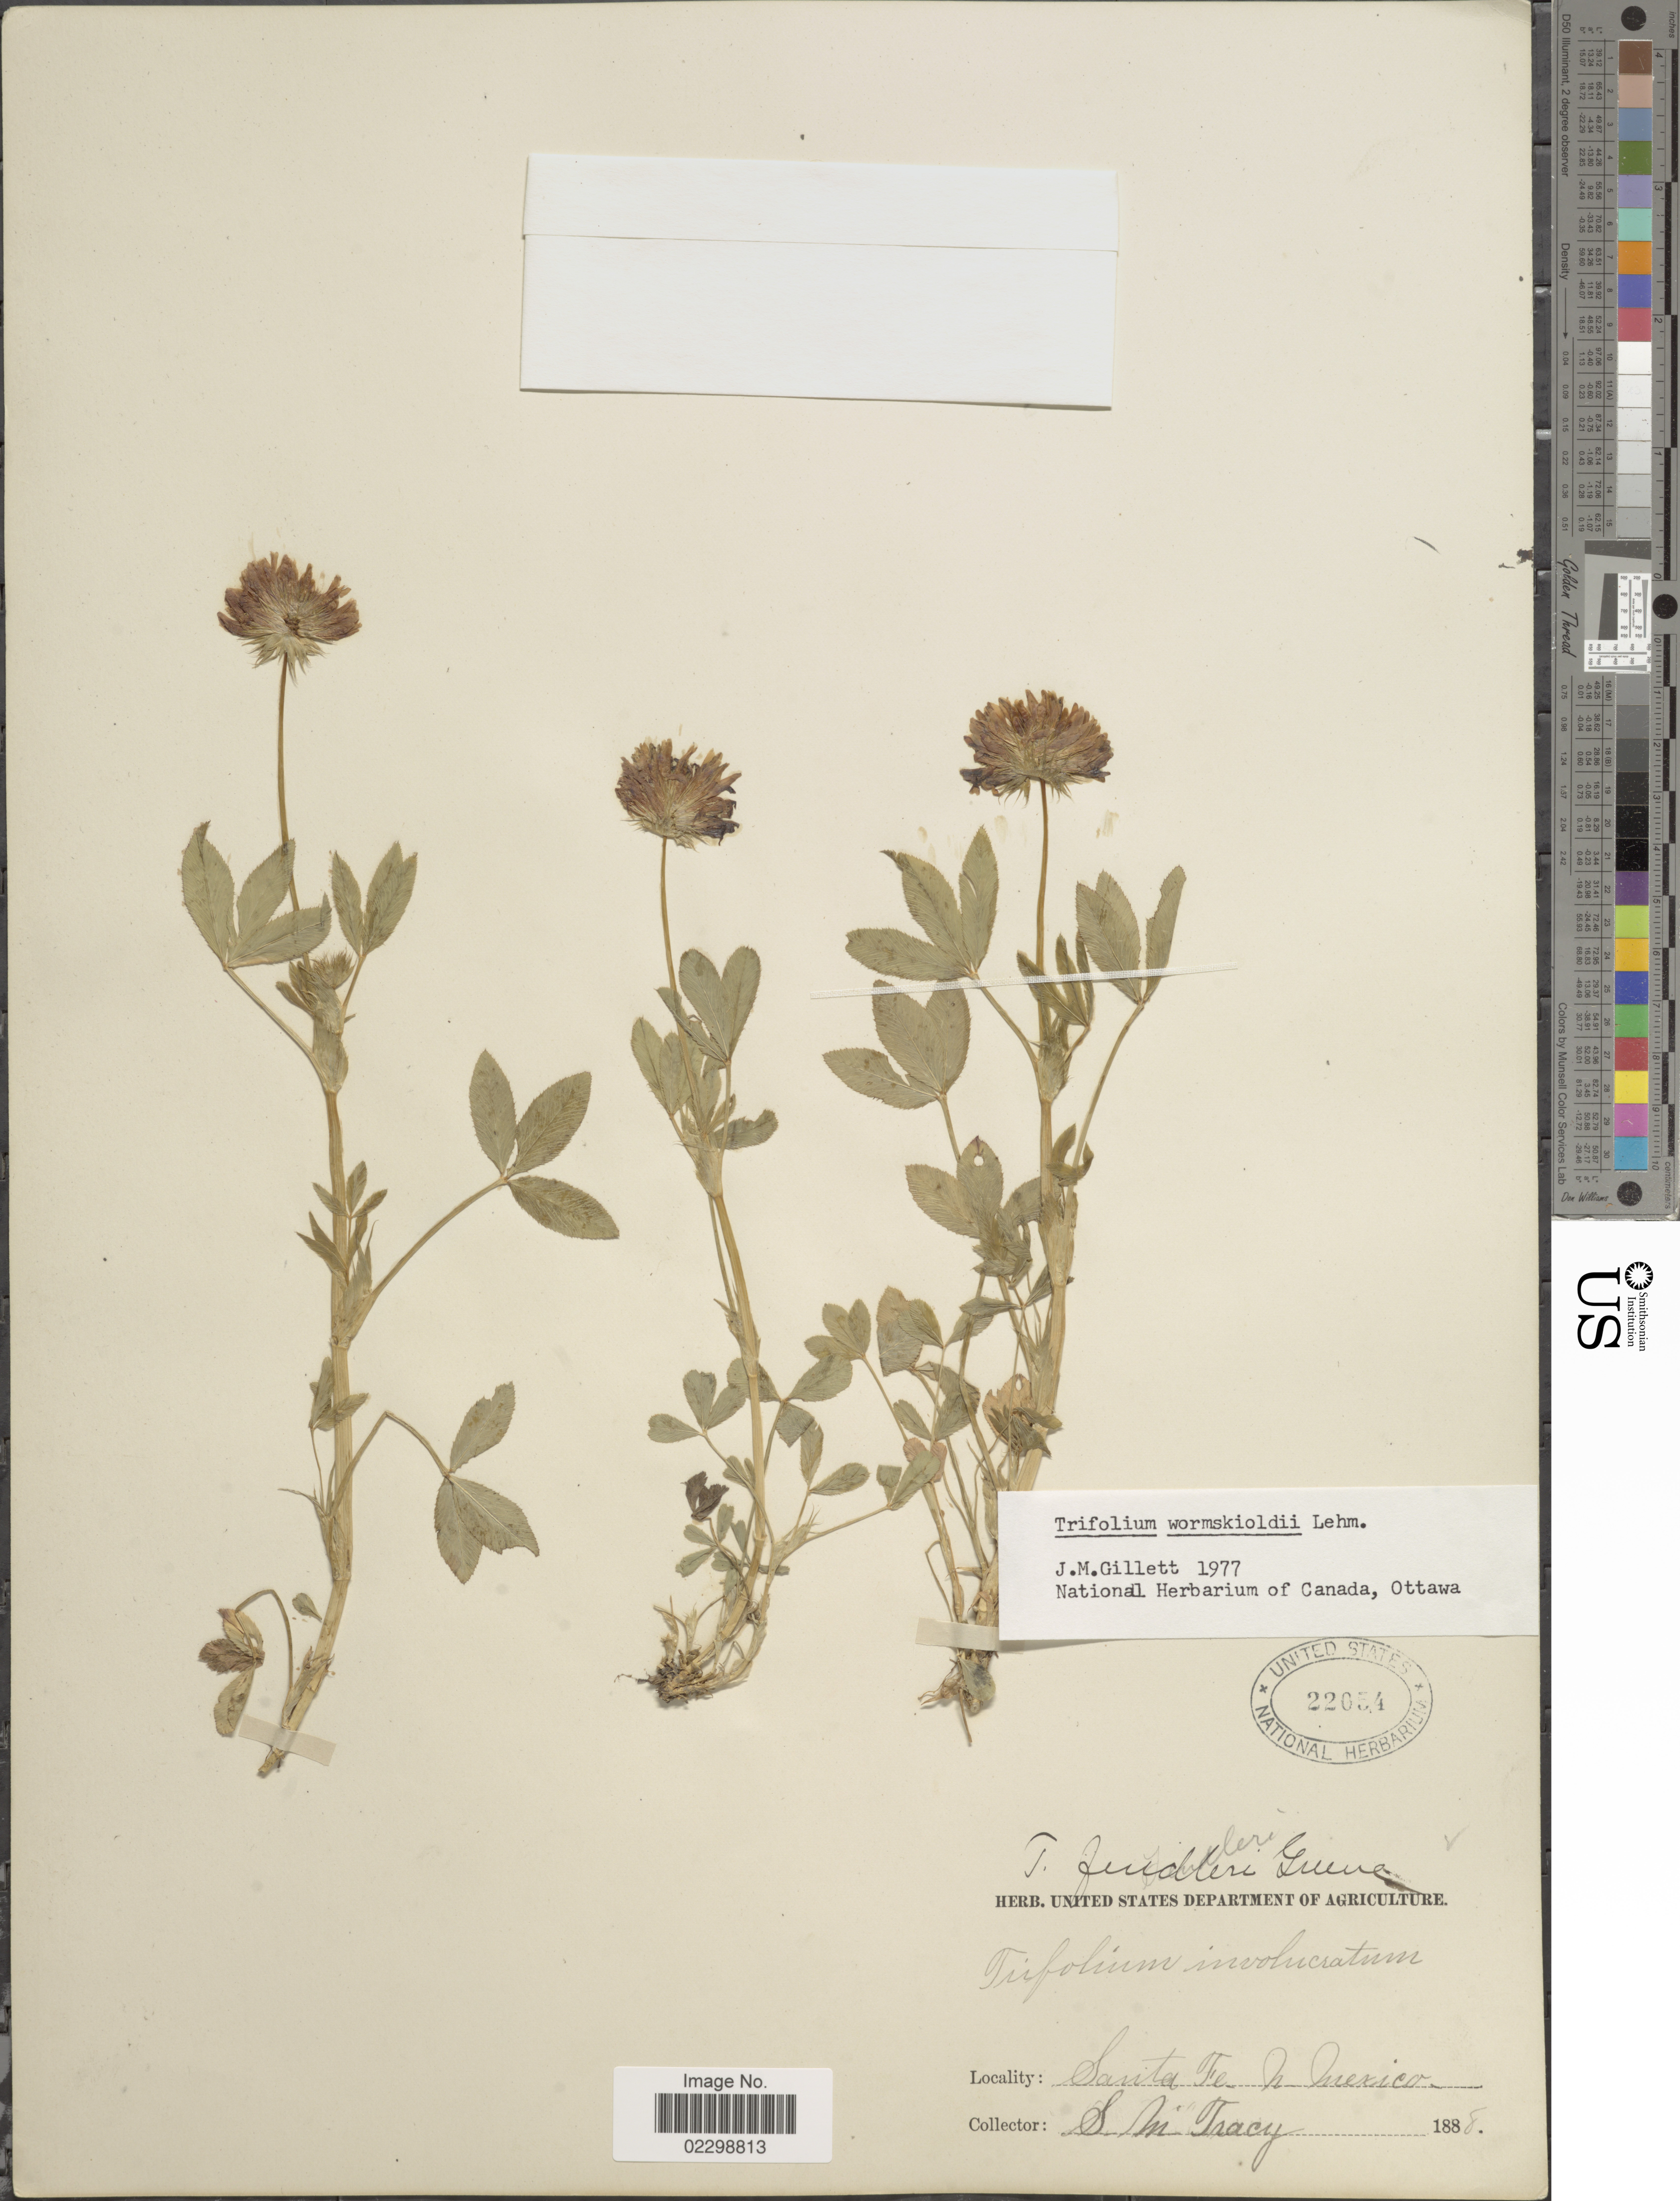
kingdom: Plantae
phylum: Tracheophyta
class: Magnoliopsida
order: Fabales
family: Fabaceae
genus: Trifolium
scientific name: Trifolium wormskioldii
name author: Lehm.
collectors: S. M. Tracy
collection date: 1888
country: United States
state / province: New Mexico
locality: Santa Fe.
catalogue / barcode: US 22054